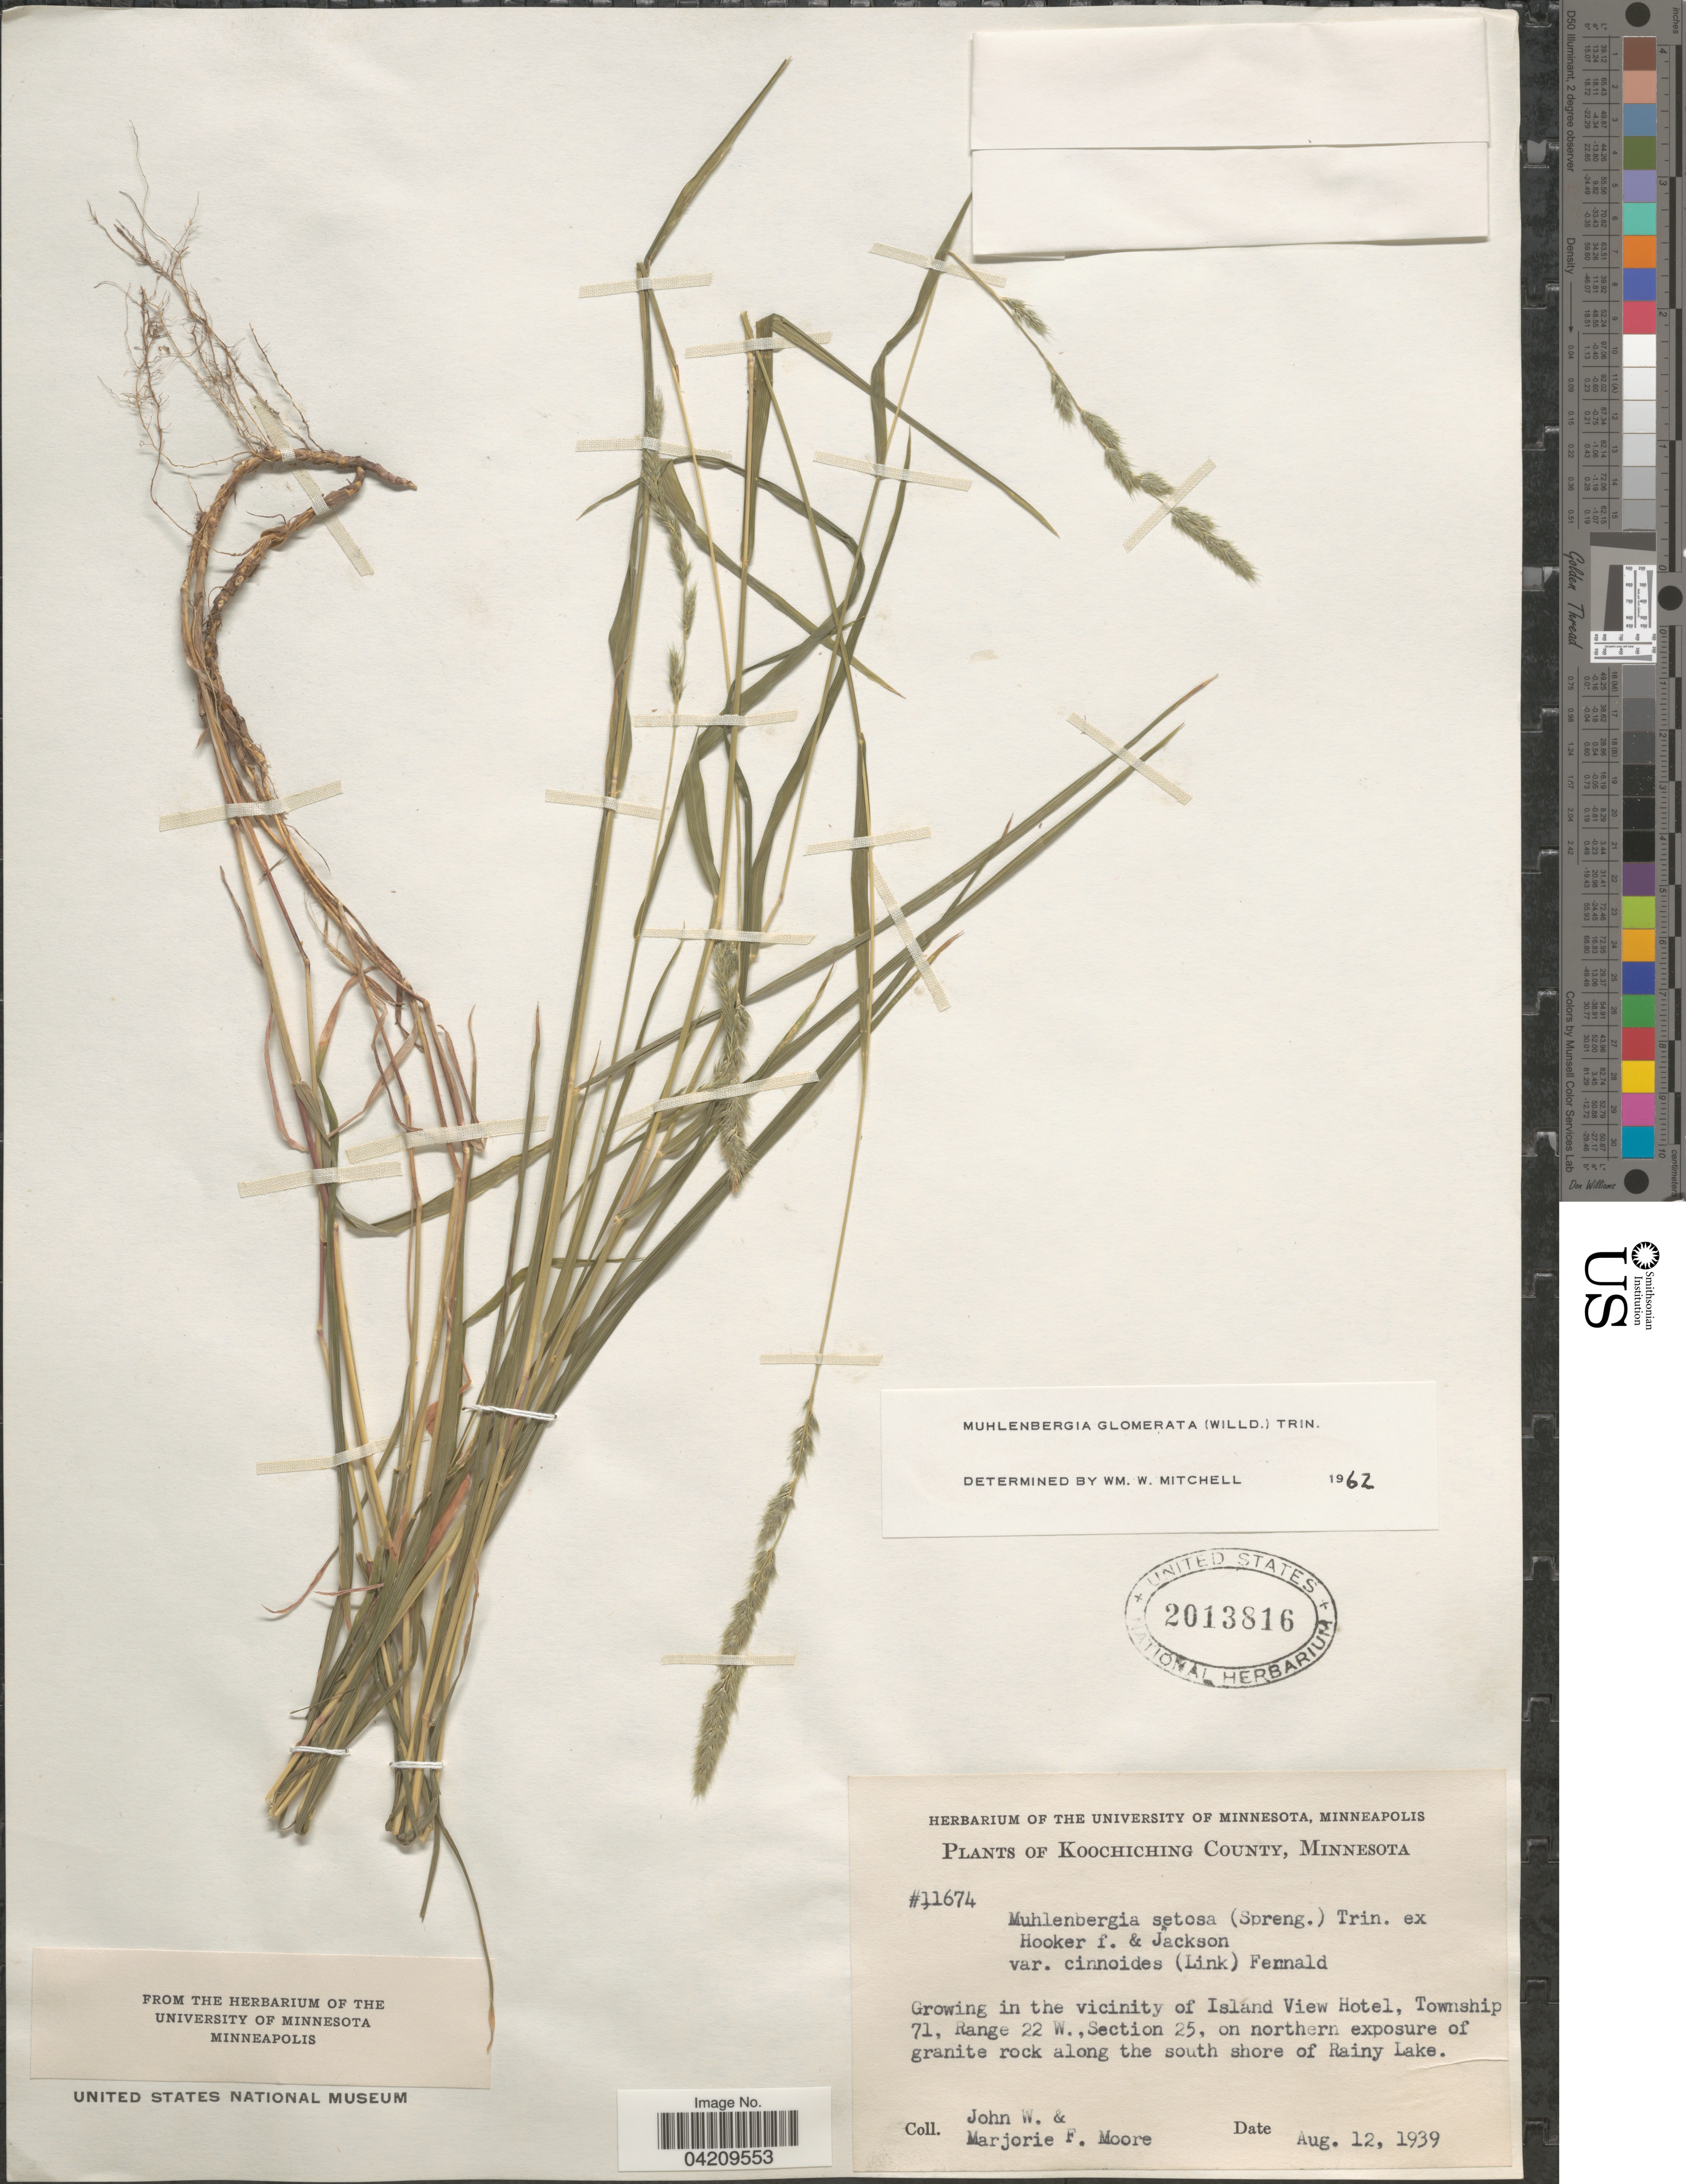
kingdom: Plantae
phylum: Tracheophyta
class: Liliopsida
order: Poales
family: Poaceae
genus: Muhlenbergia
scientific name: Muhlenbergia glomerata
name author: (Willd.) Trin.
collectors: J. Moore & M. F. Moore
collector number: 11674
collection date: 1939-08-12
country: United States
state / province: Minnesota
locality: Koochiching County. In the vicinity of Island View Hotel, Township 71, Range 22 W.,Section 25, on northern exposure of granite rock along the south shore of Rainy Lake.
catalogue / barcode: US 2013816